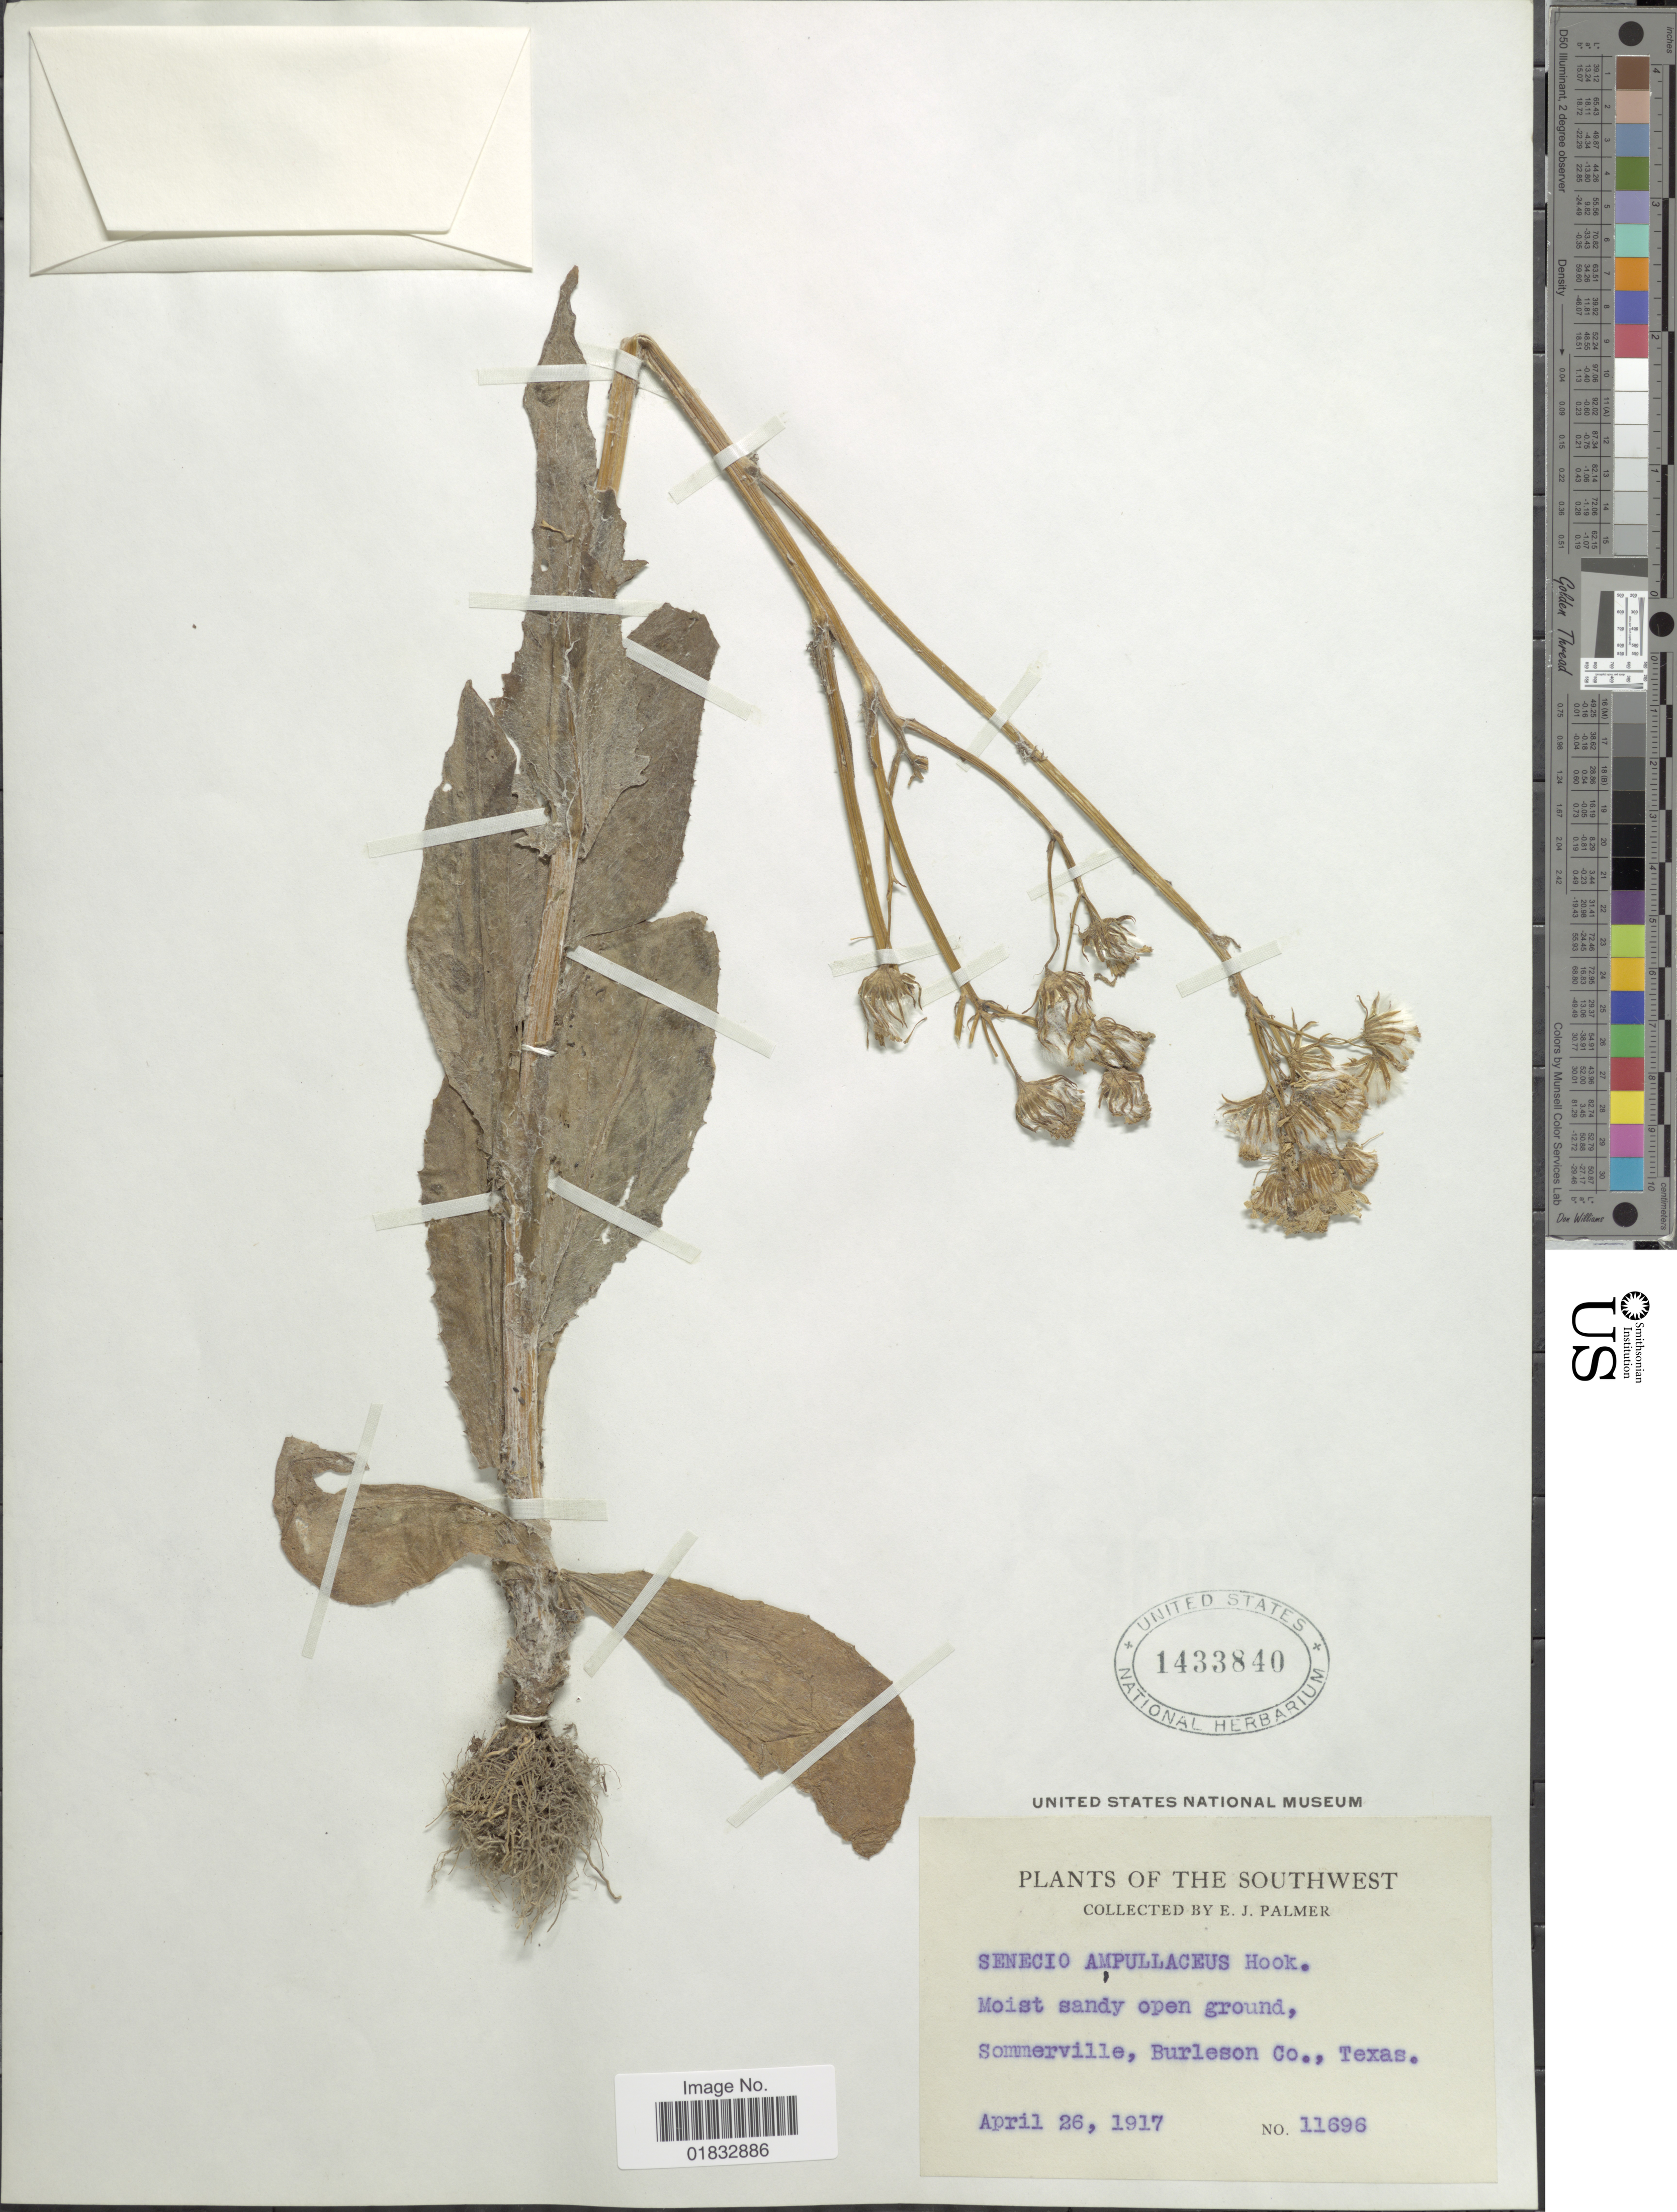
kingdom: Plantae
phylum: Tracheophyta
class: Magnoliopsida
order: Asterales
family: Asteraceae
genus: Senecio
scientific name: Senecio ampullaceus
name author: Hook.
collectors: E. J. Palmer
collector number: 11696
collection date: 1917-04-26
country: United States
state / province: Texas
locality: The Southwest, Moist sandy open ground, Sommerville, Burleson Co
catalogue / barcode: US 1433840